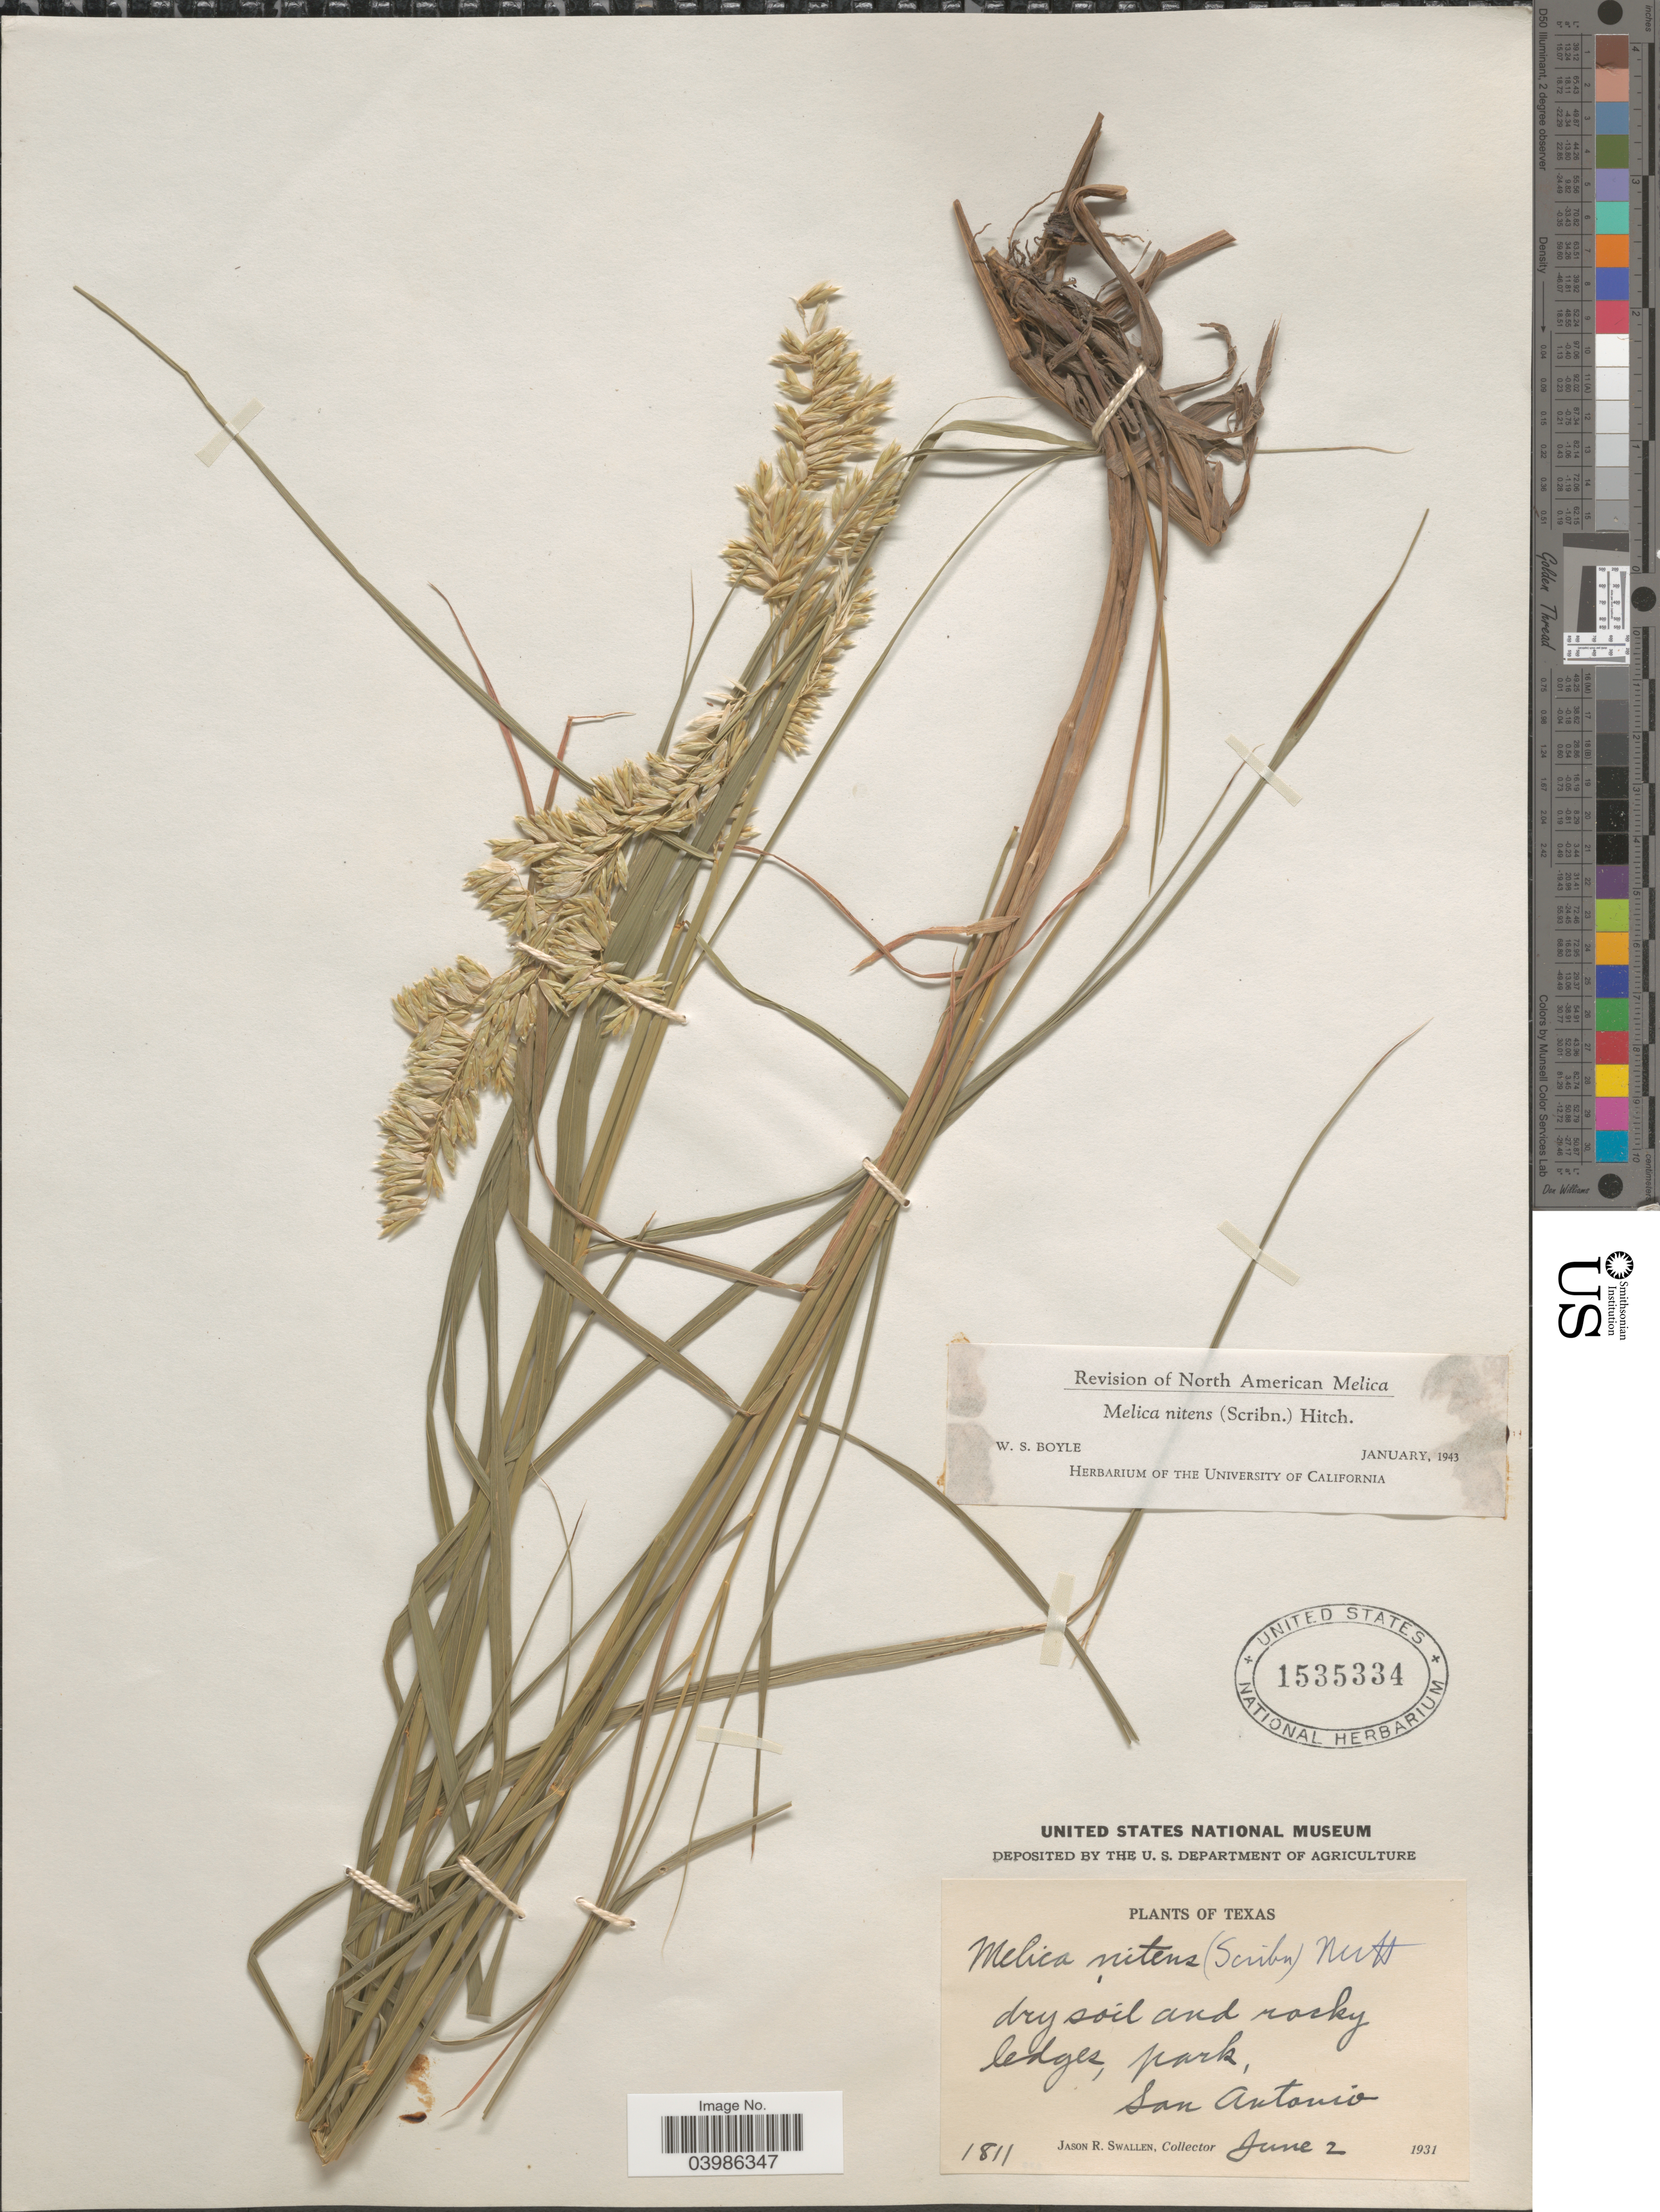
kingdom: Plantae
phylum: Tracheophyta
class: Liliopsida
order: Poales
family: Poaceae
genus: Melica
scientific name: Melica nitens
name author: (Scribn.) Nutt. ex Piper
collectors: J. R. Swallen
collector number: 1811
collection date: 1931-06-02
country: United States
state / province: Texas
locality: San Antonio.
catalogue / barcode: US 1535334